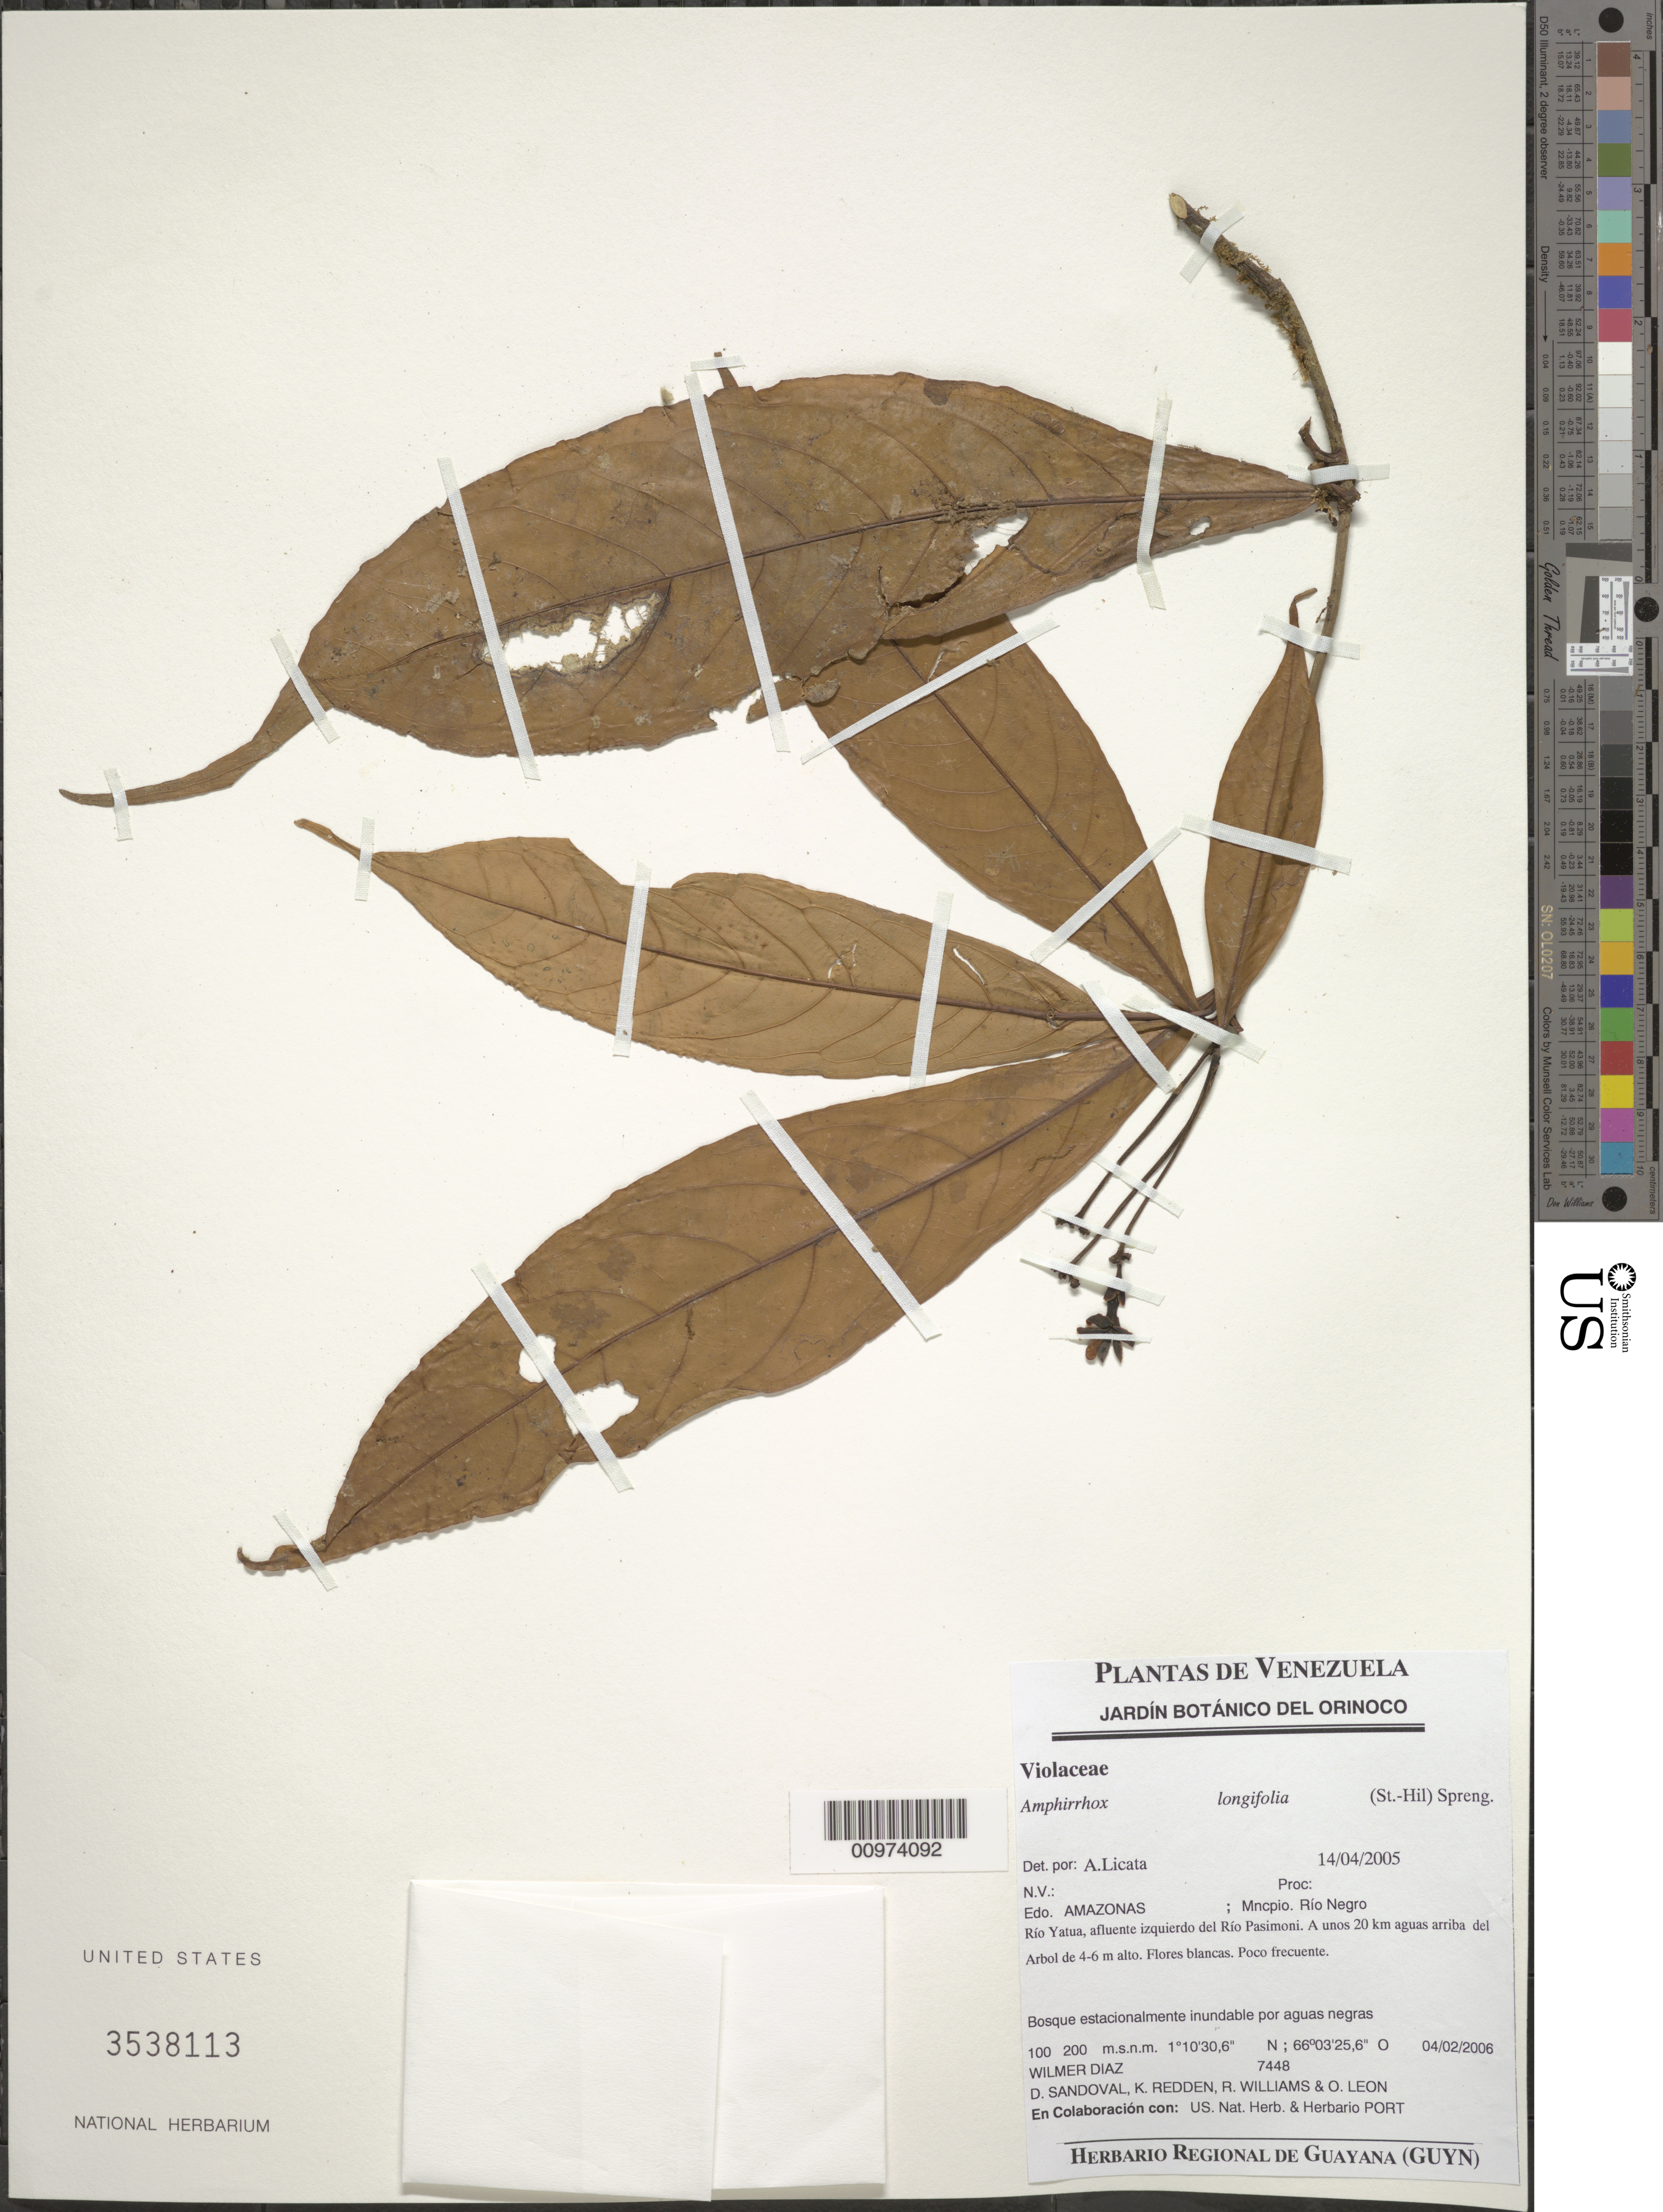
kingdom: Plantae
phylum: Tracheophyta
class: Magnoliopsida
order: Malpighiales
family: Violaceae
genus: Amphirrhox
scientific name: Amphirrhox longifolia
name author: (A. St.-Hil.) Spreng.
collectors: W. Díaz P., D. Sandoval, K. M. Redden, R. Williams & O. León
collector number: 7448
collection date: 2006-02-04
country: Venezuela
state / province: Amazonas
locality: Mncpio. Río Negro. Río Yatua, afluente izquierdo del Río Pasimoni. A unos 20 km aguas arriba del.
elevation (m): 100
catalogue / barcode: US 3538113